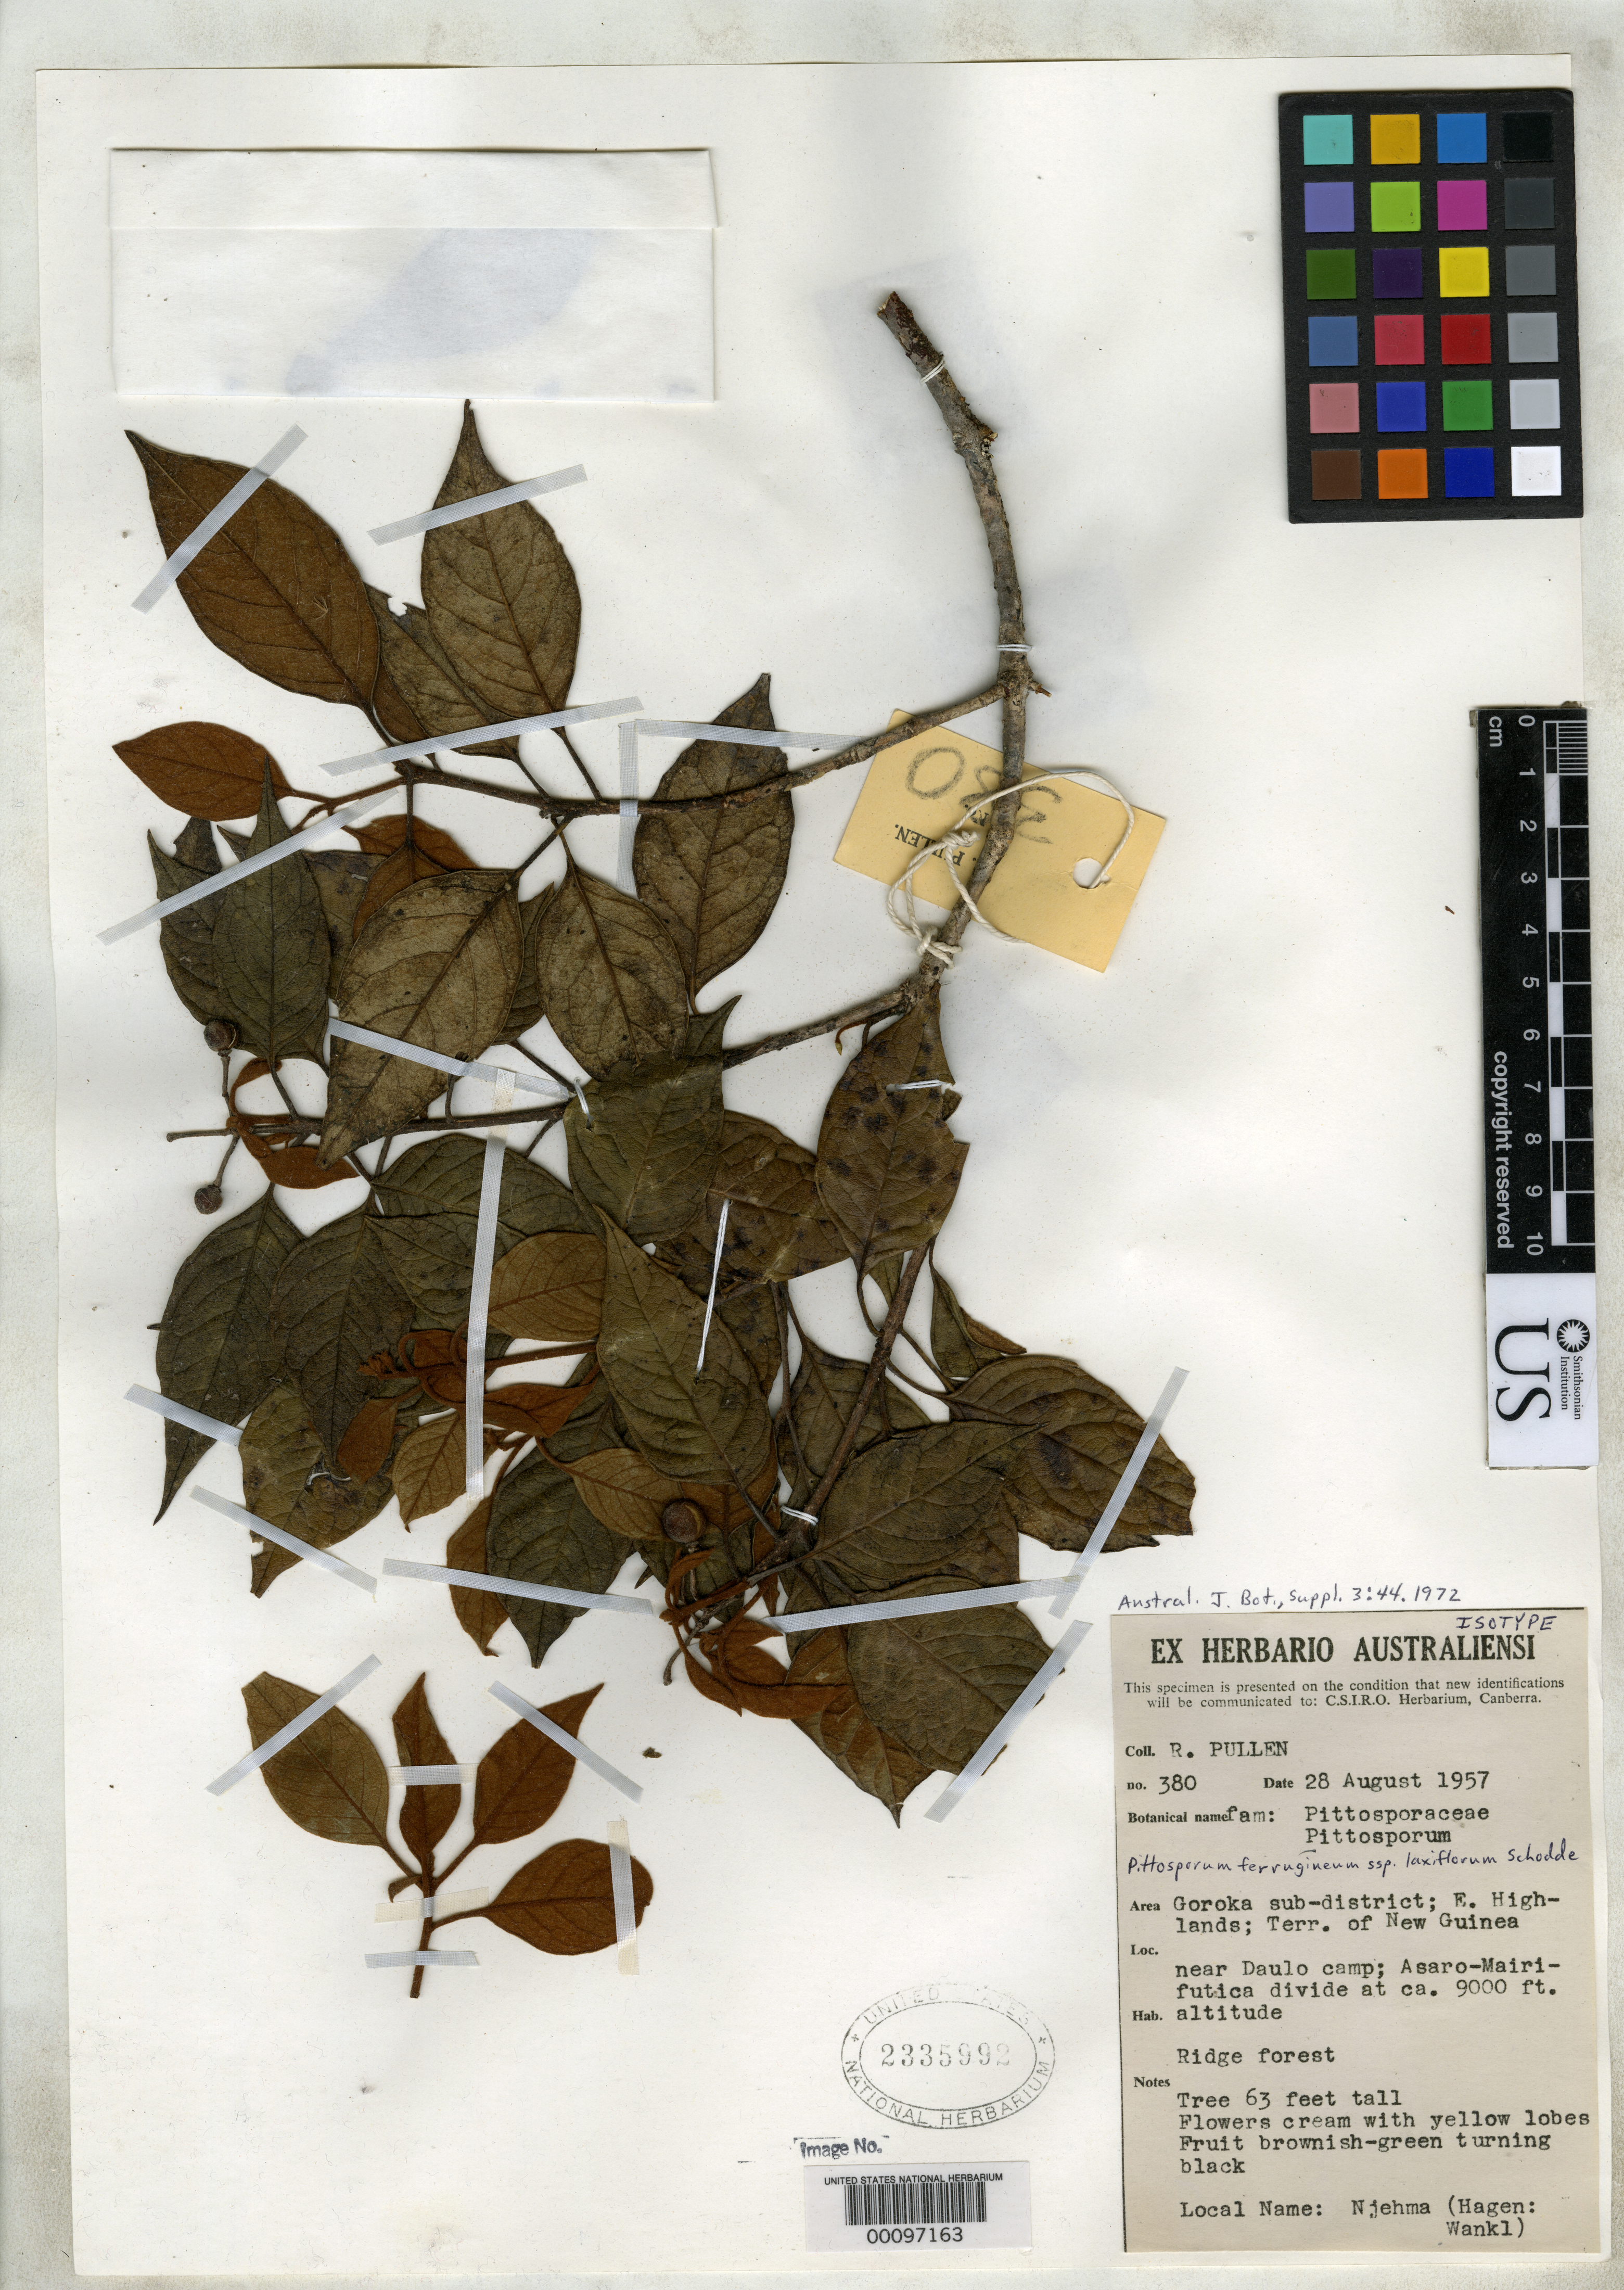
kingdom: Plantae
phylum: Tracheophyta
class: Magnoliopsida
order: Apiales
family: Pittosporaceae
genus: Pittosporum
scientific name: Pittosporum ferrugineum subsp. laxiflorum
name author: Schodde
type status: Isotype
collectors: R. Pullen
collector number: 380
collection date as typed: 28 Aug 1957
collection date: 1957-08-28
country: Papua New Guinea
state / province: Eastern Highlands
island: New Guinea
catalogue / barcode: US 2335992